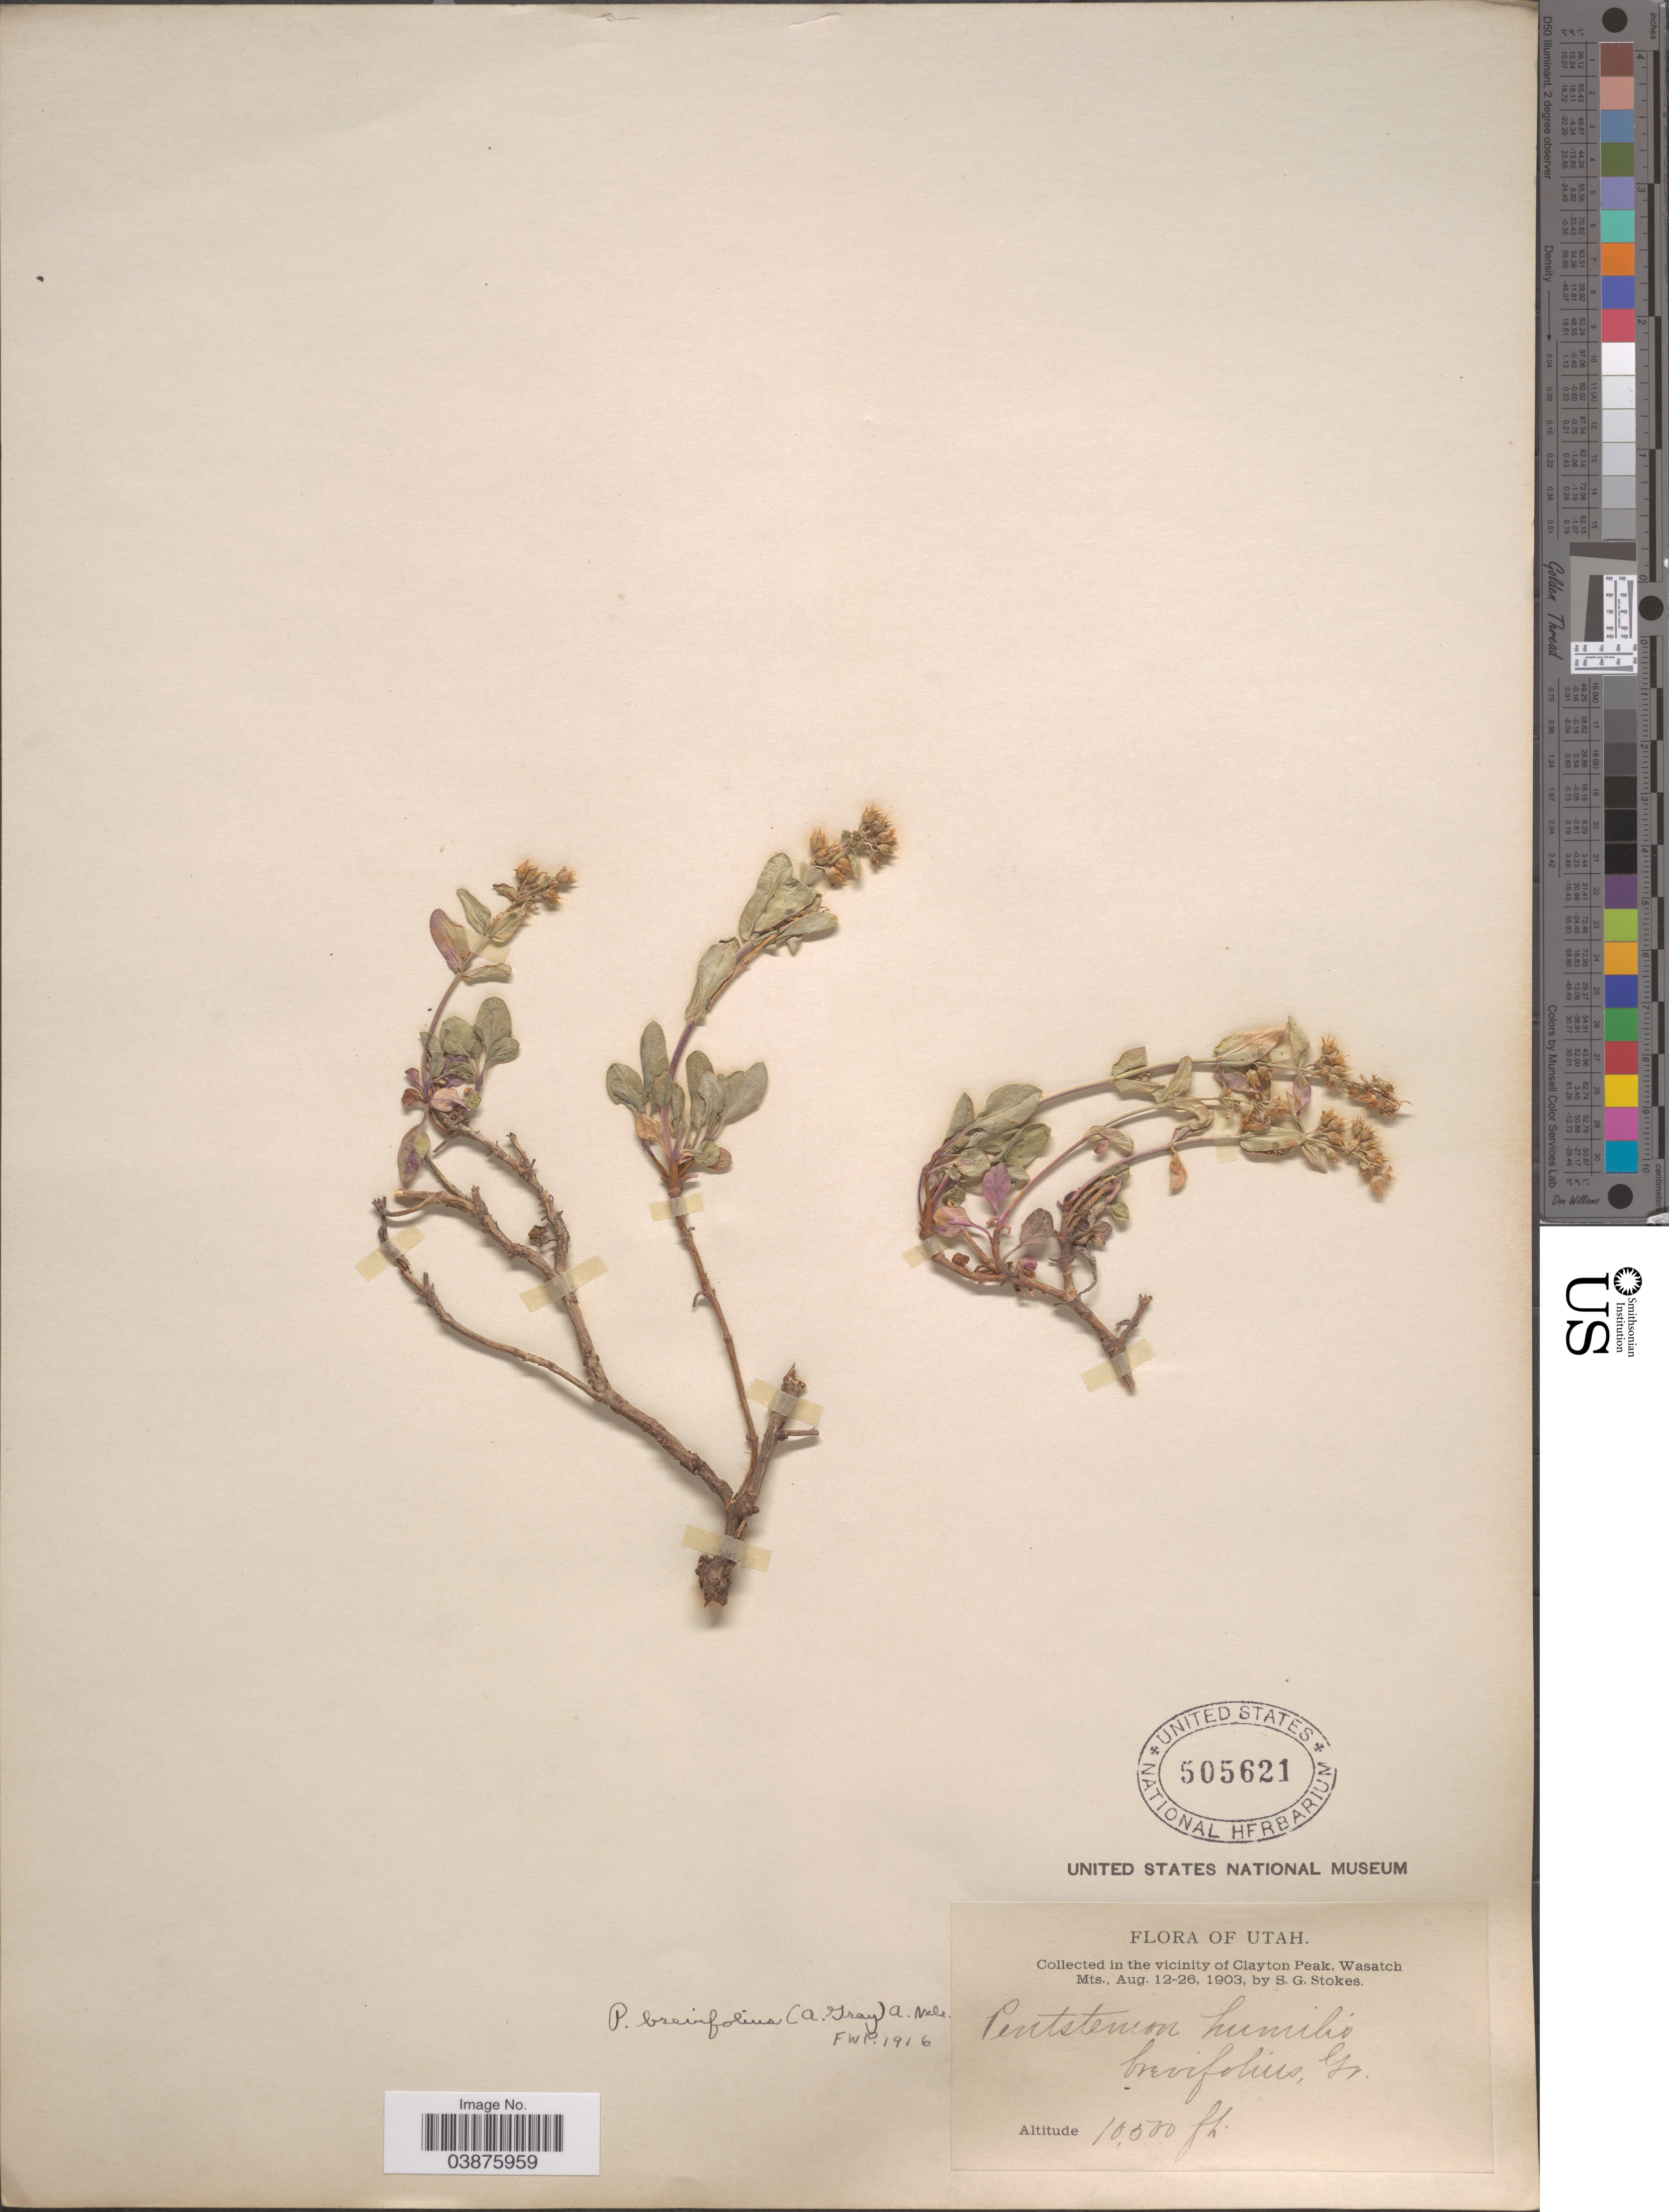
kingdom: Plantae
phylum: Tracheophyta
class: Magnoliopsida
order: Lamiales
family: Plantaginaceae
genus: Penstemon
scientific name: Penstemon humilis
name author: Nutt. ex A. Gray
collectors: S. G. Stokes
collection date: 1903-08-12/1903-08-26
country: United States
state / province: Utah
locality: In the vicinity of Clayton Peak, Wasatch Mts.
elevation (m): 3200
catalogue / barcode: US 505621